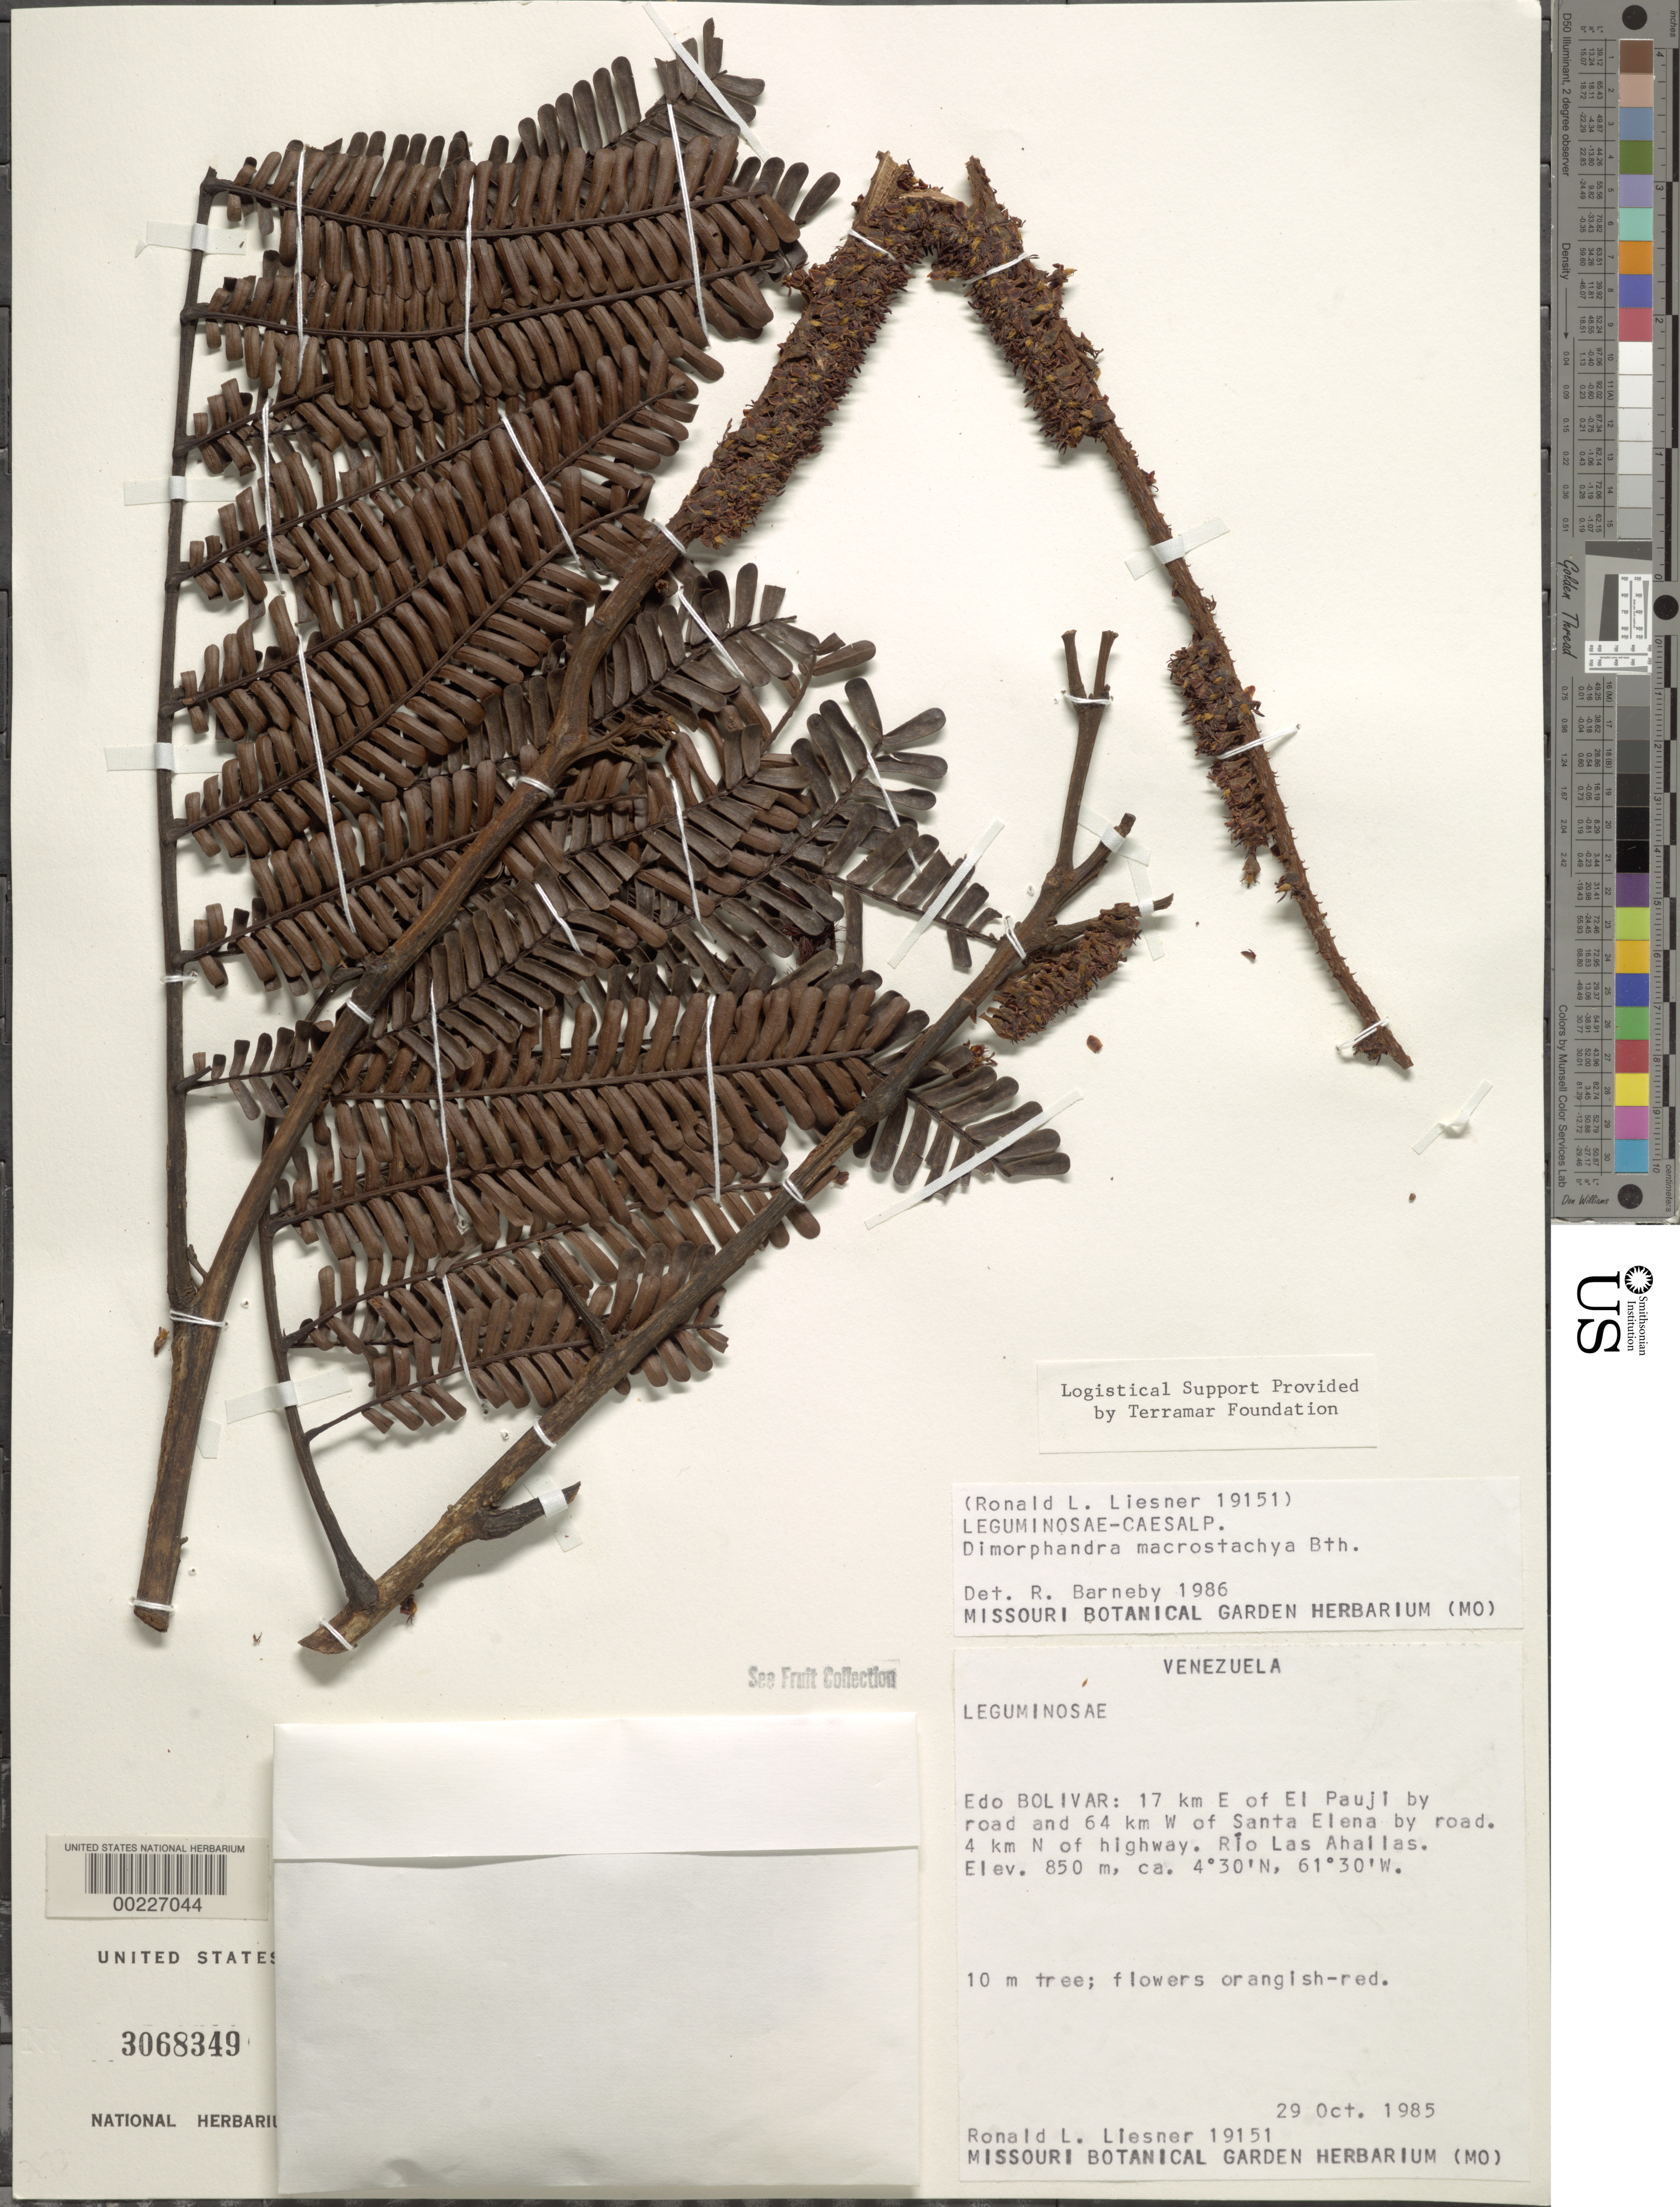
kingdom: Plantae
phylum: Tracheophyta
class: Magnoliopsida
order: Fabales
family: Fabaceae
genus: Dimorphandra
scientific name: Dimorphandra macrostachya subsp. macrostachya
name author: Benth.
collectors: R. L. Liesner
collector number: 19151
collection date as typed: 29 Oct 1985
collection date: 1985-10-29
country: Venezuela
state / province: Bolivar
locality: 17 km e of el pauji by road and 64 km w of santa elena by road; 4 km n of highway; rio las ahallas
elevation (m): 850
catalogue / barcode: US 3068349